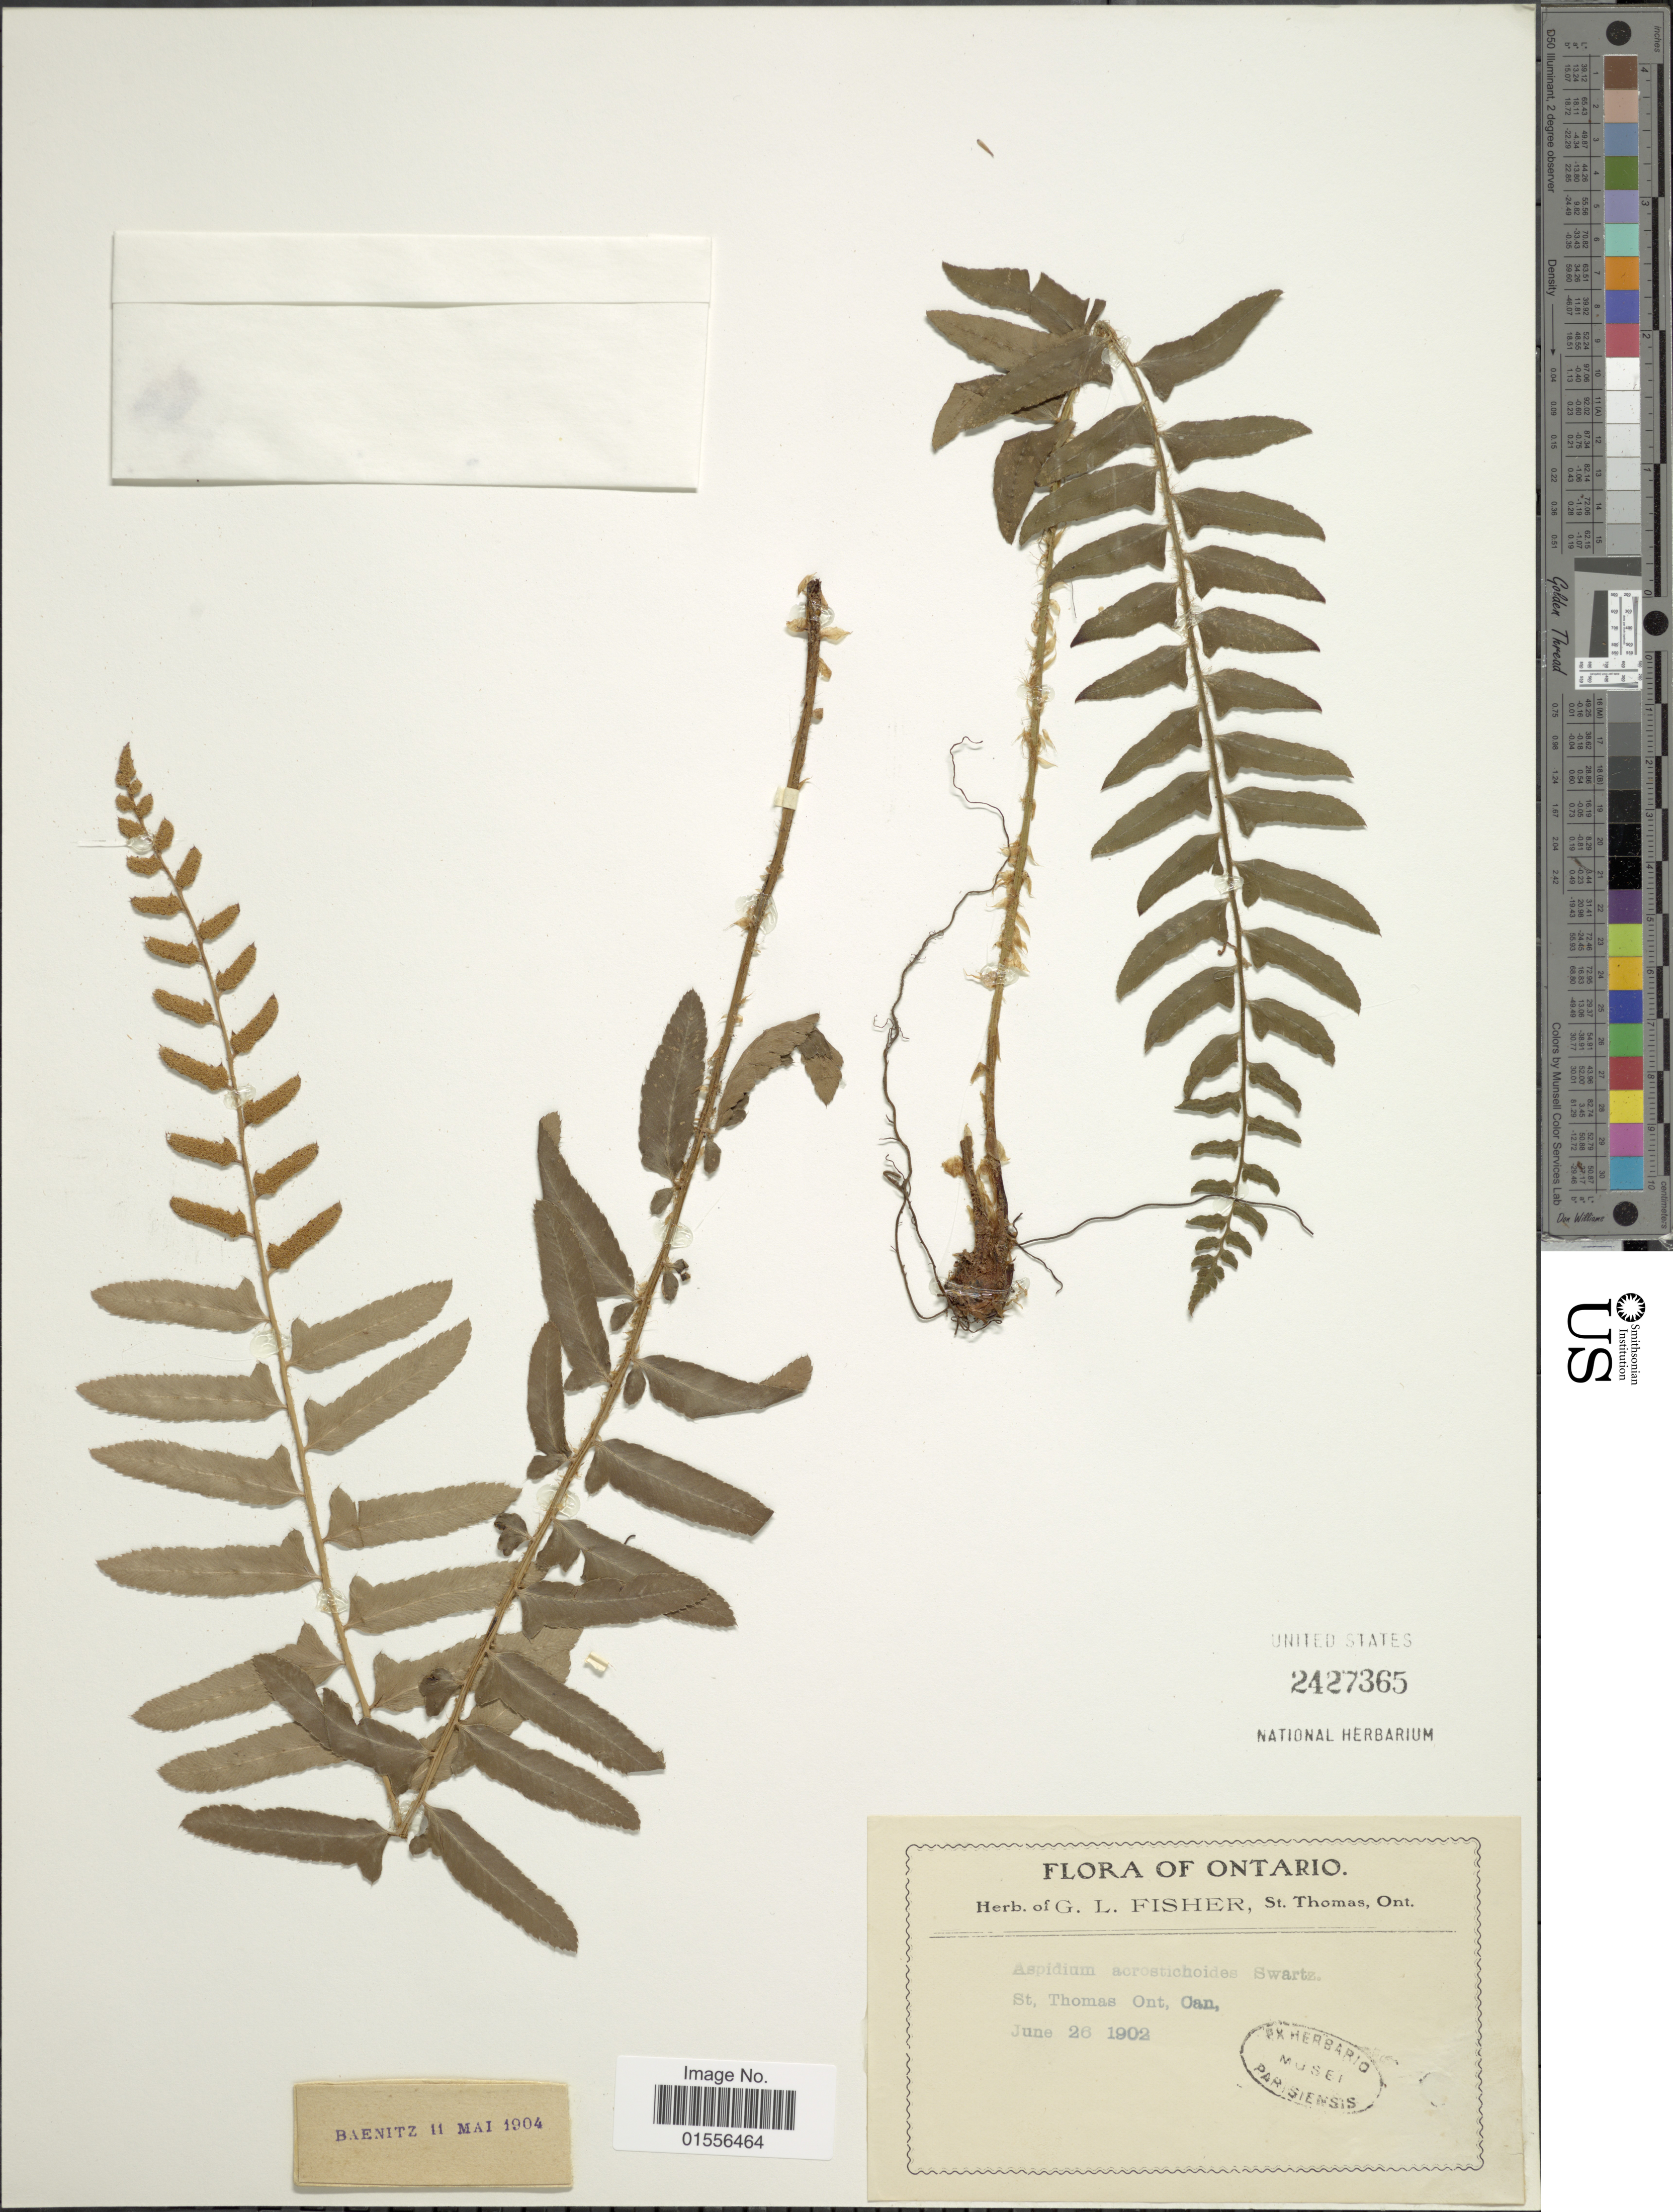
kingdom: Plantae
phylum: Tracheophyta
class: Polypodiopsida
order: Polypodiales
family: Dryopteridaceae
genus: Polystichum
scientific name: Polystichum acrostichoides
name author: (Michx.) Schott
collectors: G. L. Fisher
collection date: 1902-06-26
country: Canada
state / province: Ontario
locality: St, Thomas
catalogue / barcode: US 2427365